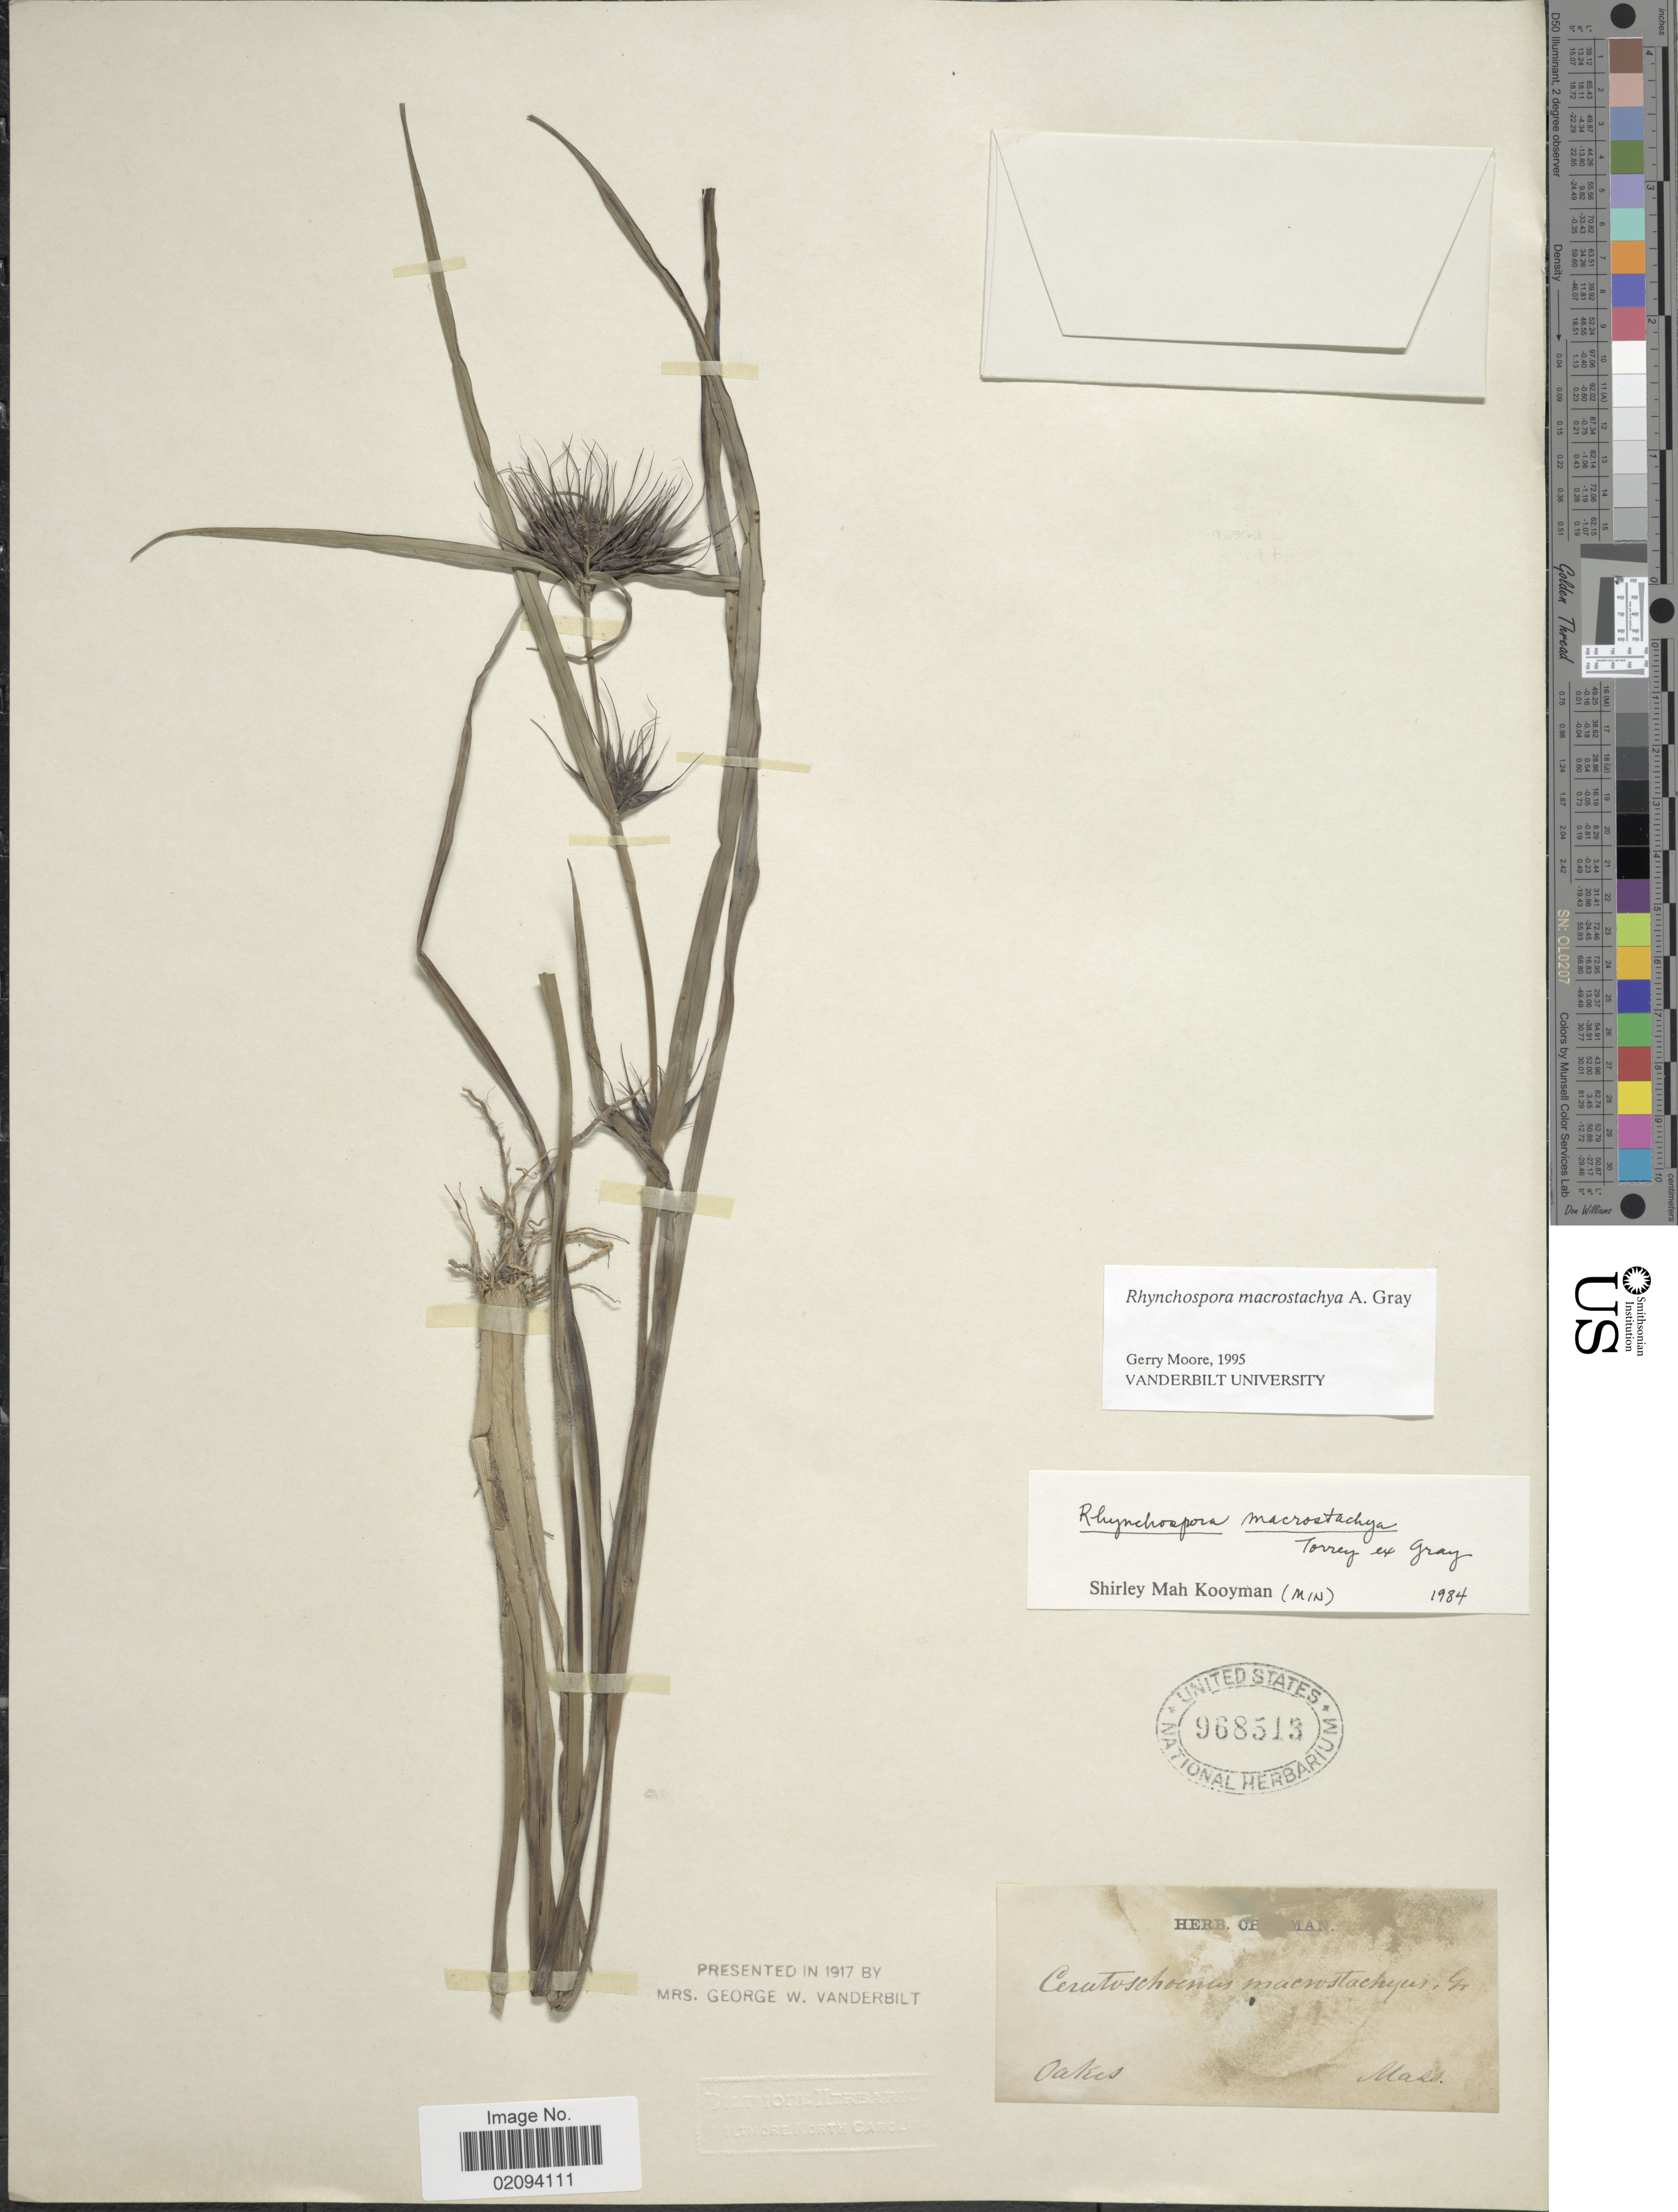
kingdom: Plantae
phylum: Tracheophyta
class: Liliopsida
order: Poales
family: Cyperaceae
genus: Rhynchospora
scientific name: Rhynchospora macrostachya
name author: Torr. ex A. Gray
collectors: -. Oakes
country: United States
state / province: Massachusetts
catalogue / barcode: US 968513